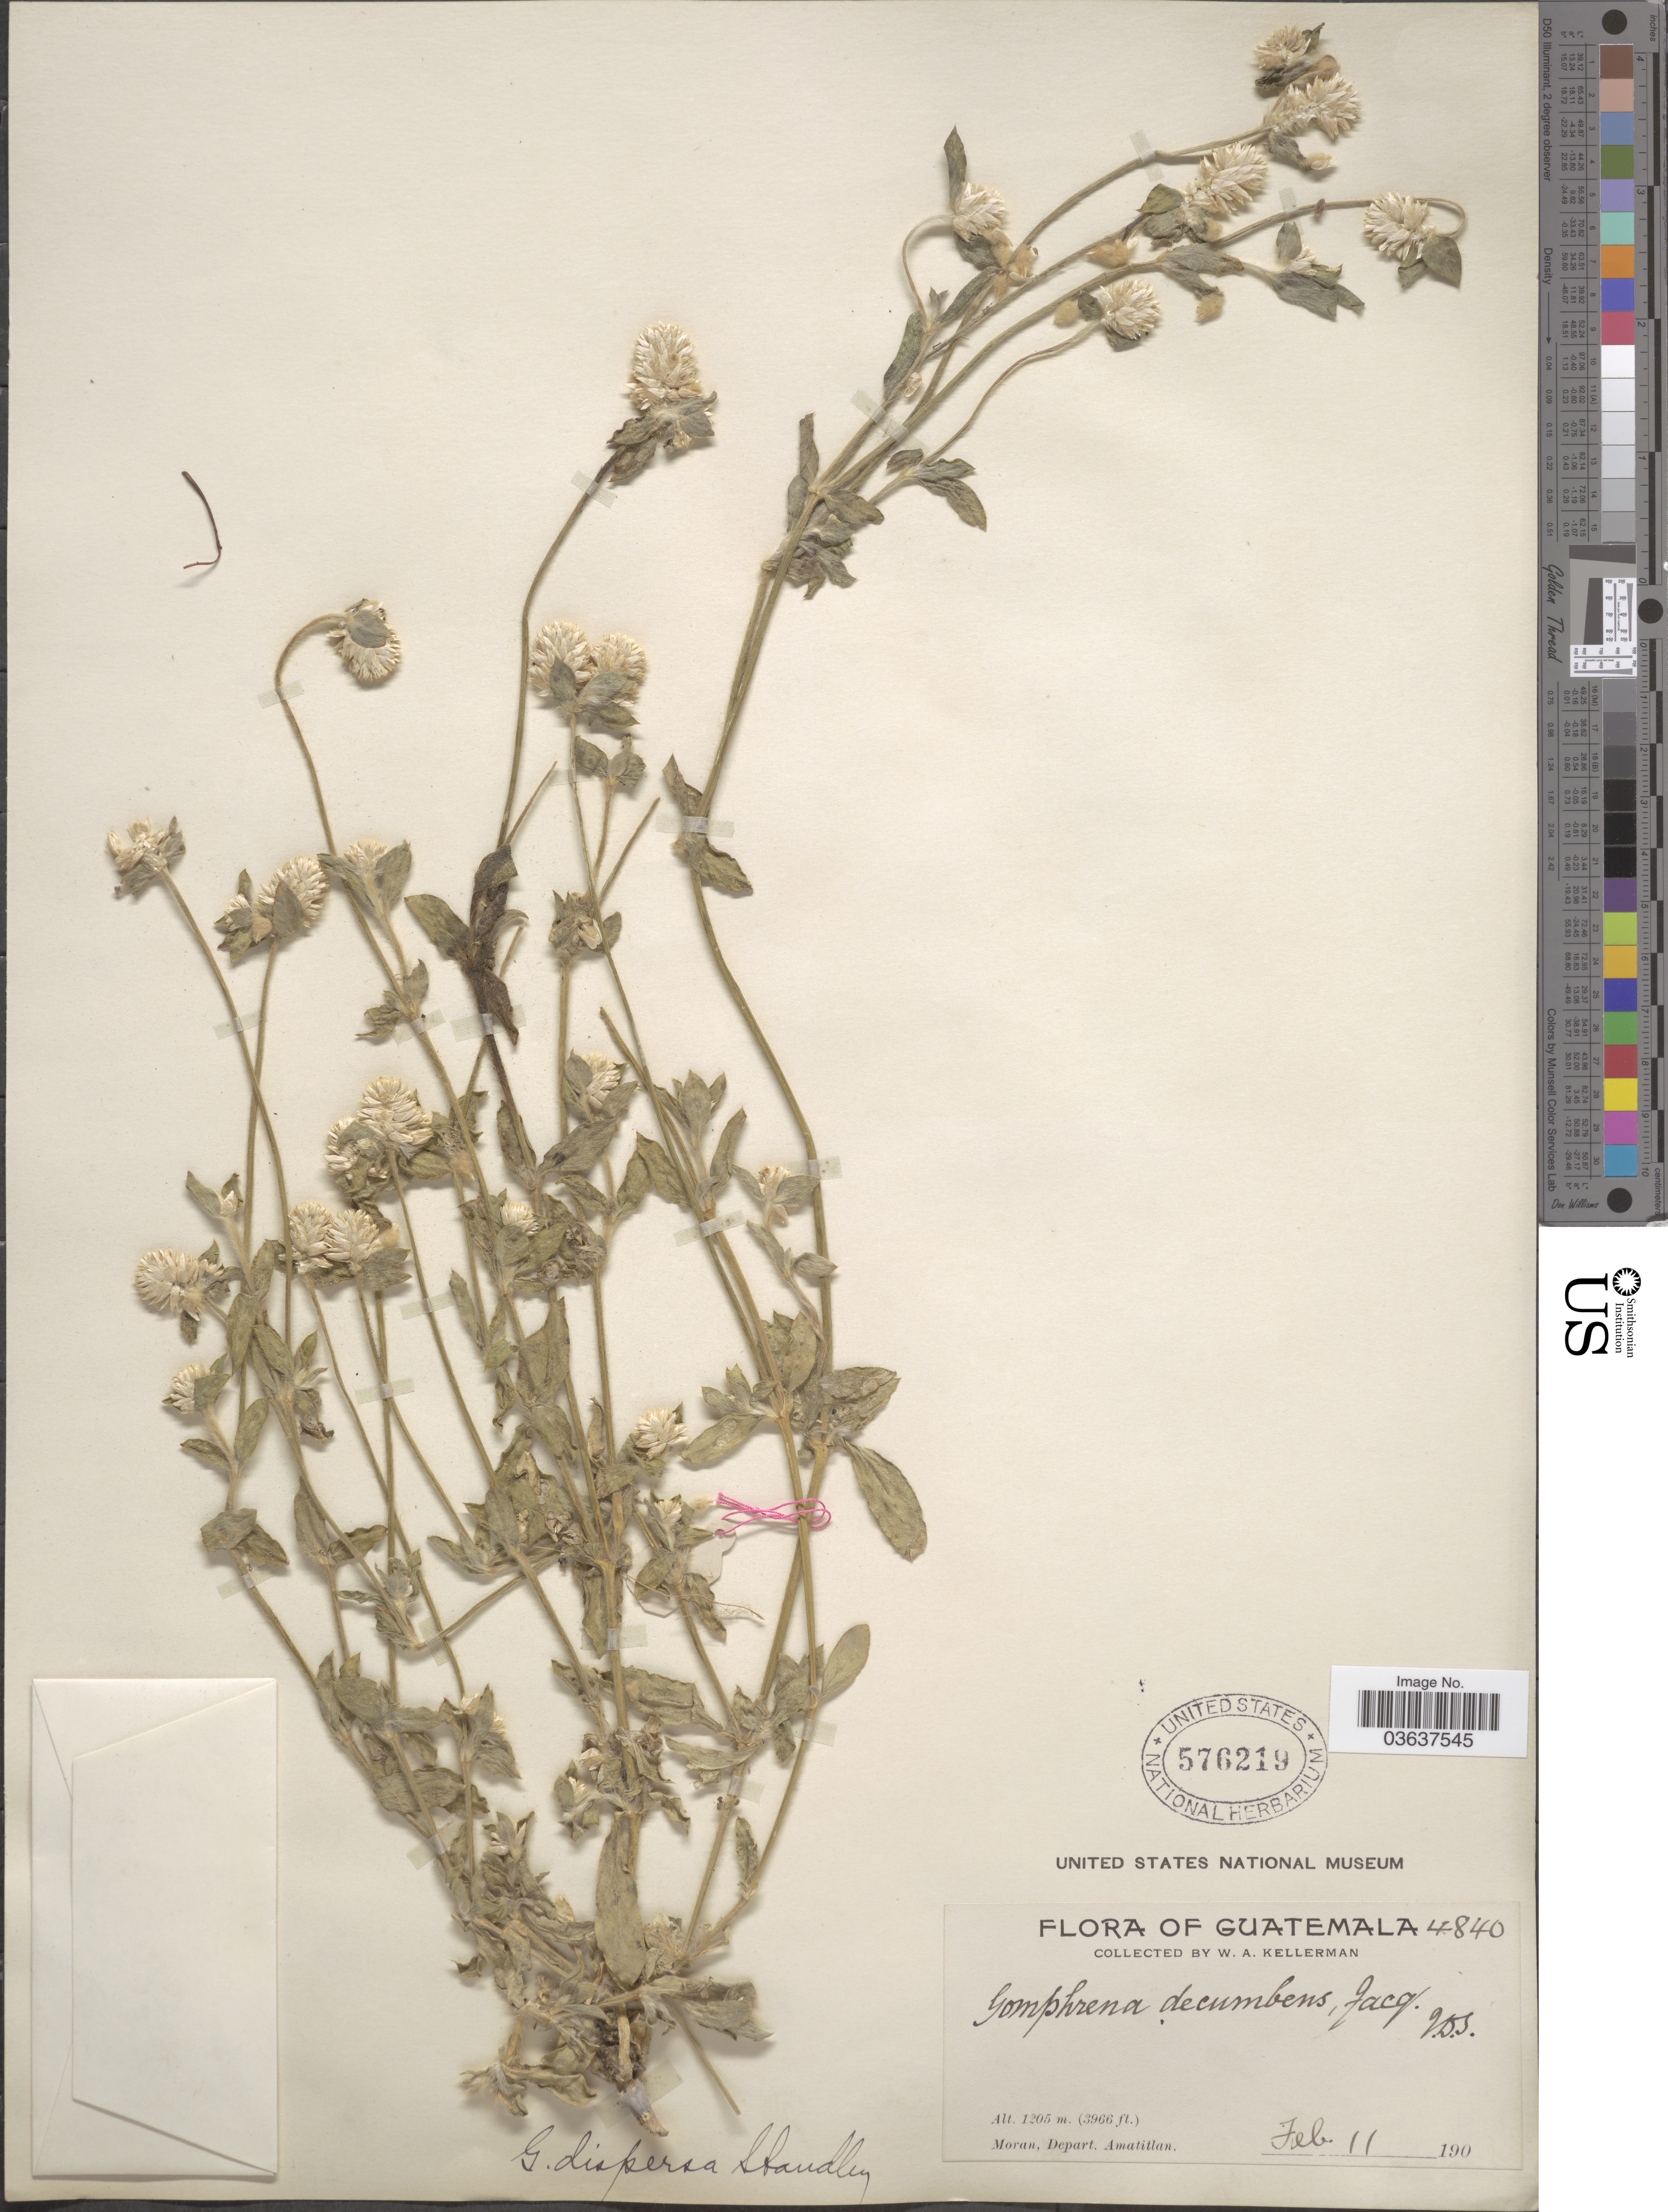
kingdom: Plantae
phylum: Tracheophyta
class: Magnoliopsida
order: Caryophyllales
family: Amaranthaceae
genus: Gomphrena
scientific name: Gomphrena dispersa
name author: Standl.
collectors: W. Kellerman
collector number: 4840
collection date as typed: Feb 11 190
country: Guatemala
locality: Moran, Depart. Amatitlan.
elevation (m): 1205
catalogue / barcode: US 576219